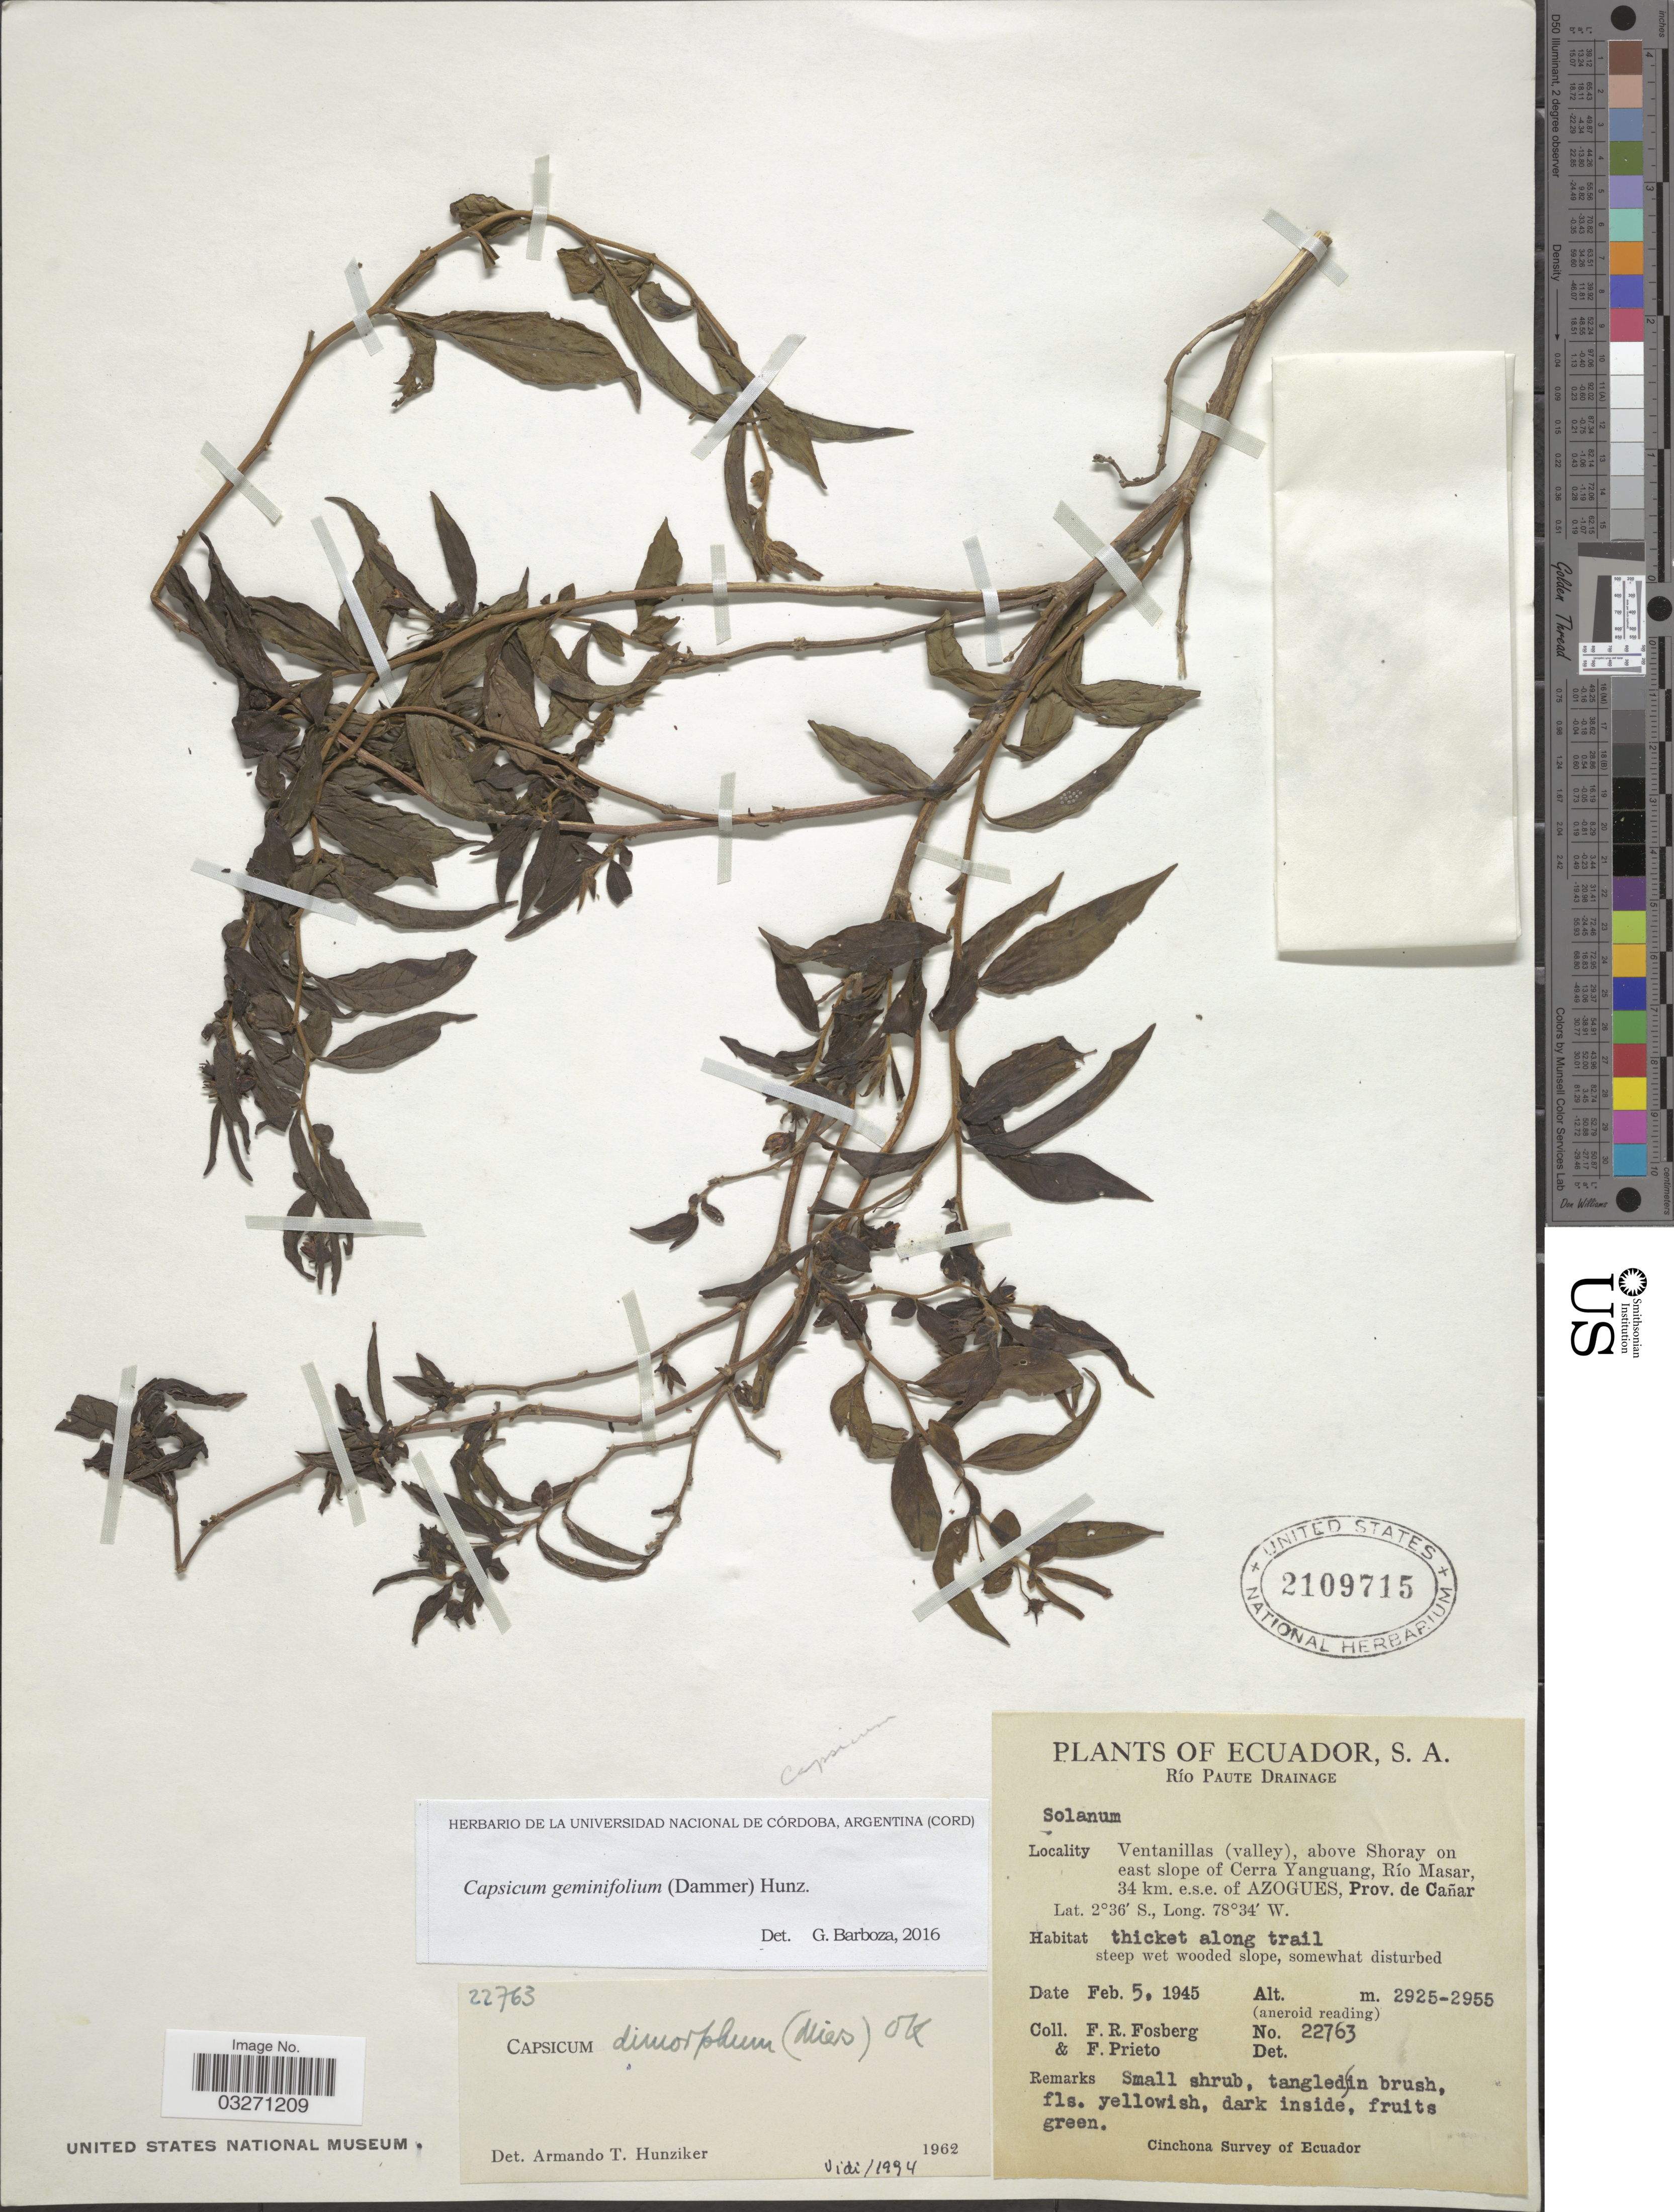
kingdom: Plantae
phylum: Tracheophyta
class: Magnoliopsida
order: Solanales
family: Solanaceae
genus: Capsicum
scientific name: Capsicum geminifolium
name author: (Dammer) Hunz.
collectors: F. R. Fosberg & F. Prieto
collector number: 22763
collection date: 1945-02-05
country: Ecuador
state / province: Cañar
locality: Río Paute Drainage, Ventanillas (valley), above Shoray on east slope of Cerra Yanguang, Río Masar, 34 km. e.s.e. of Azogues.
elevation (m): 2925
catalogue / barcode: US 2109715